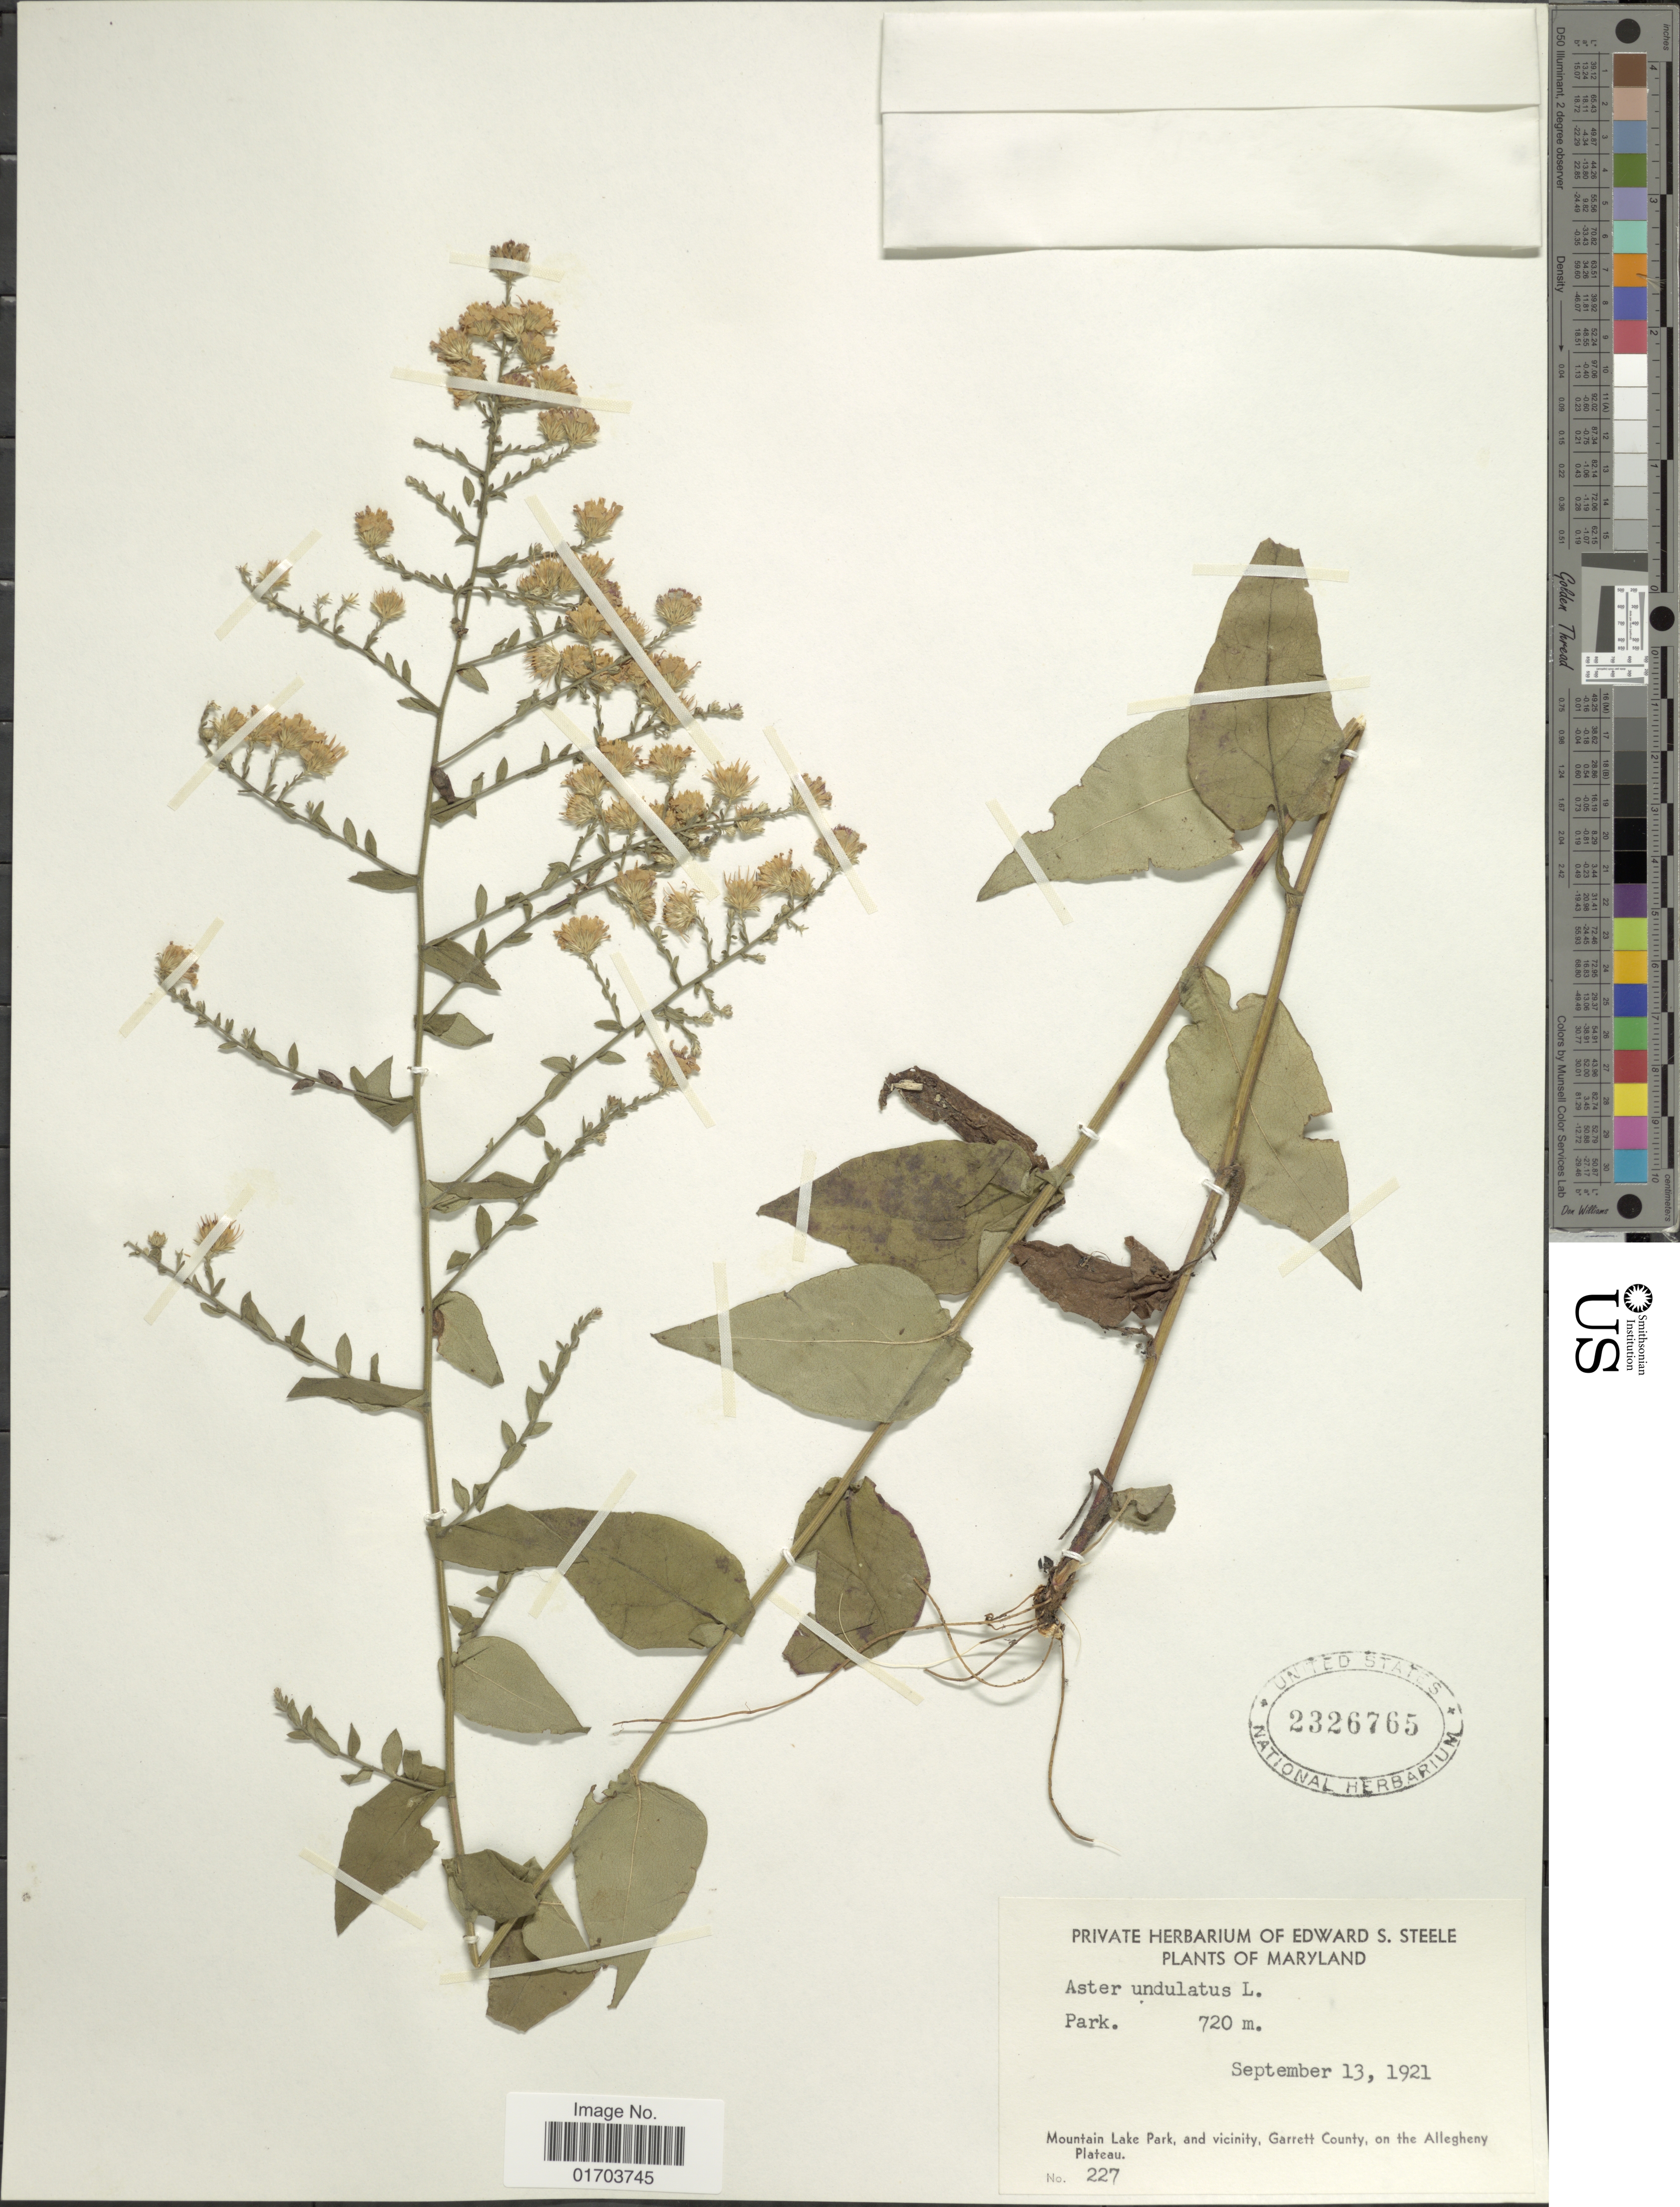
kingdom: Plantae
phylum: Tracheophyta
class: Magnoliopsida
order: Asterales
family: Asteraceae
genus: Symphyotrichum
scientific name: Symphyotrichum undulatum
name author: (L.) G.L. Nesom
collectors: ex herb. Edward S. Steele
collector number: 227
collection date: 1921-09-13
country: United States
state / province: Maryland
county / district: Garrett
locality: Park, Mountain Lake Park, and vicinity, Garrett County, on the Allegheny Plateau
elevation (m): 720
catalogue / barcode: US 2326765